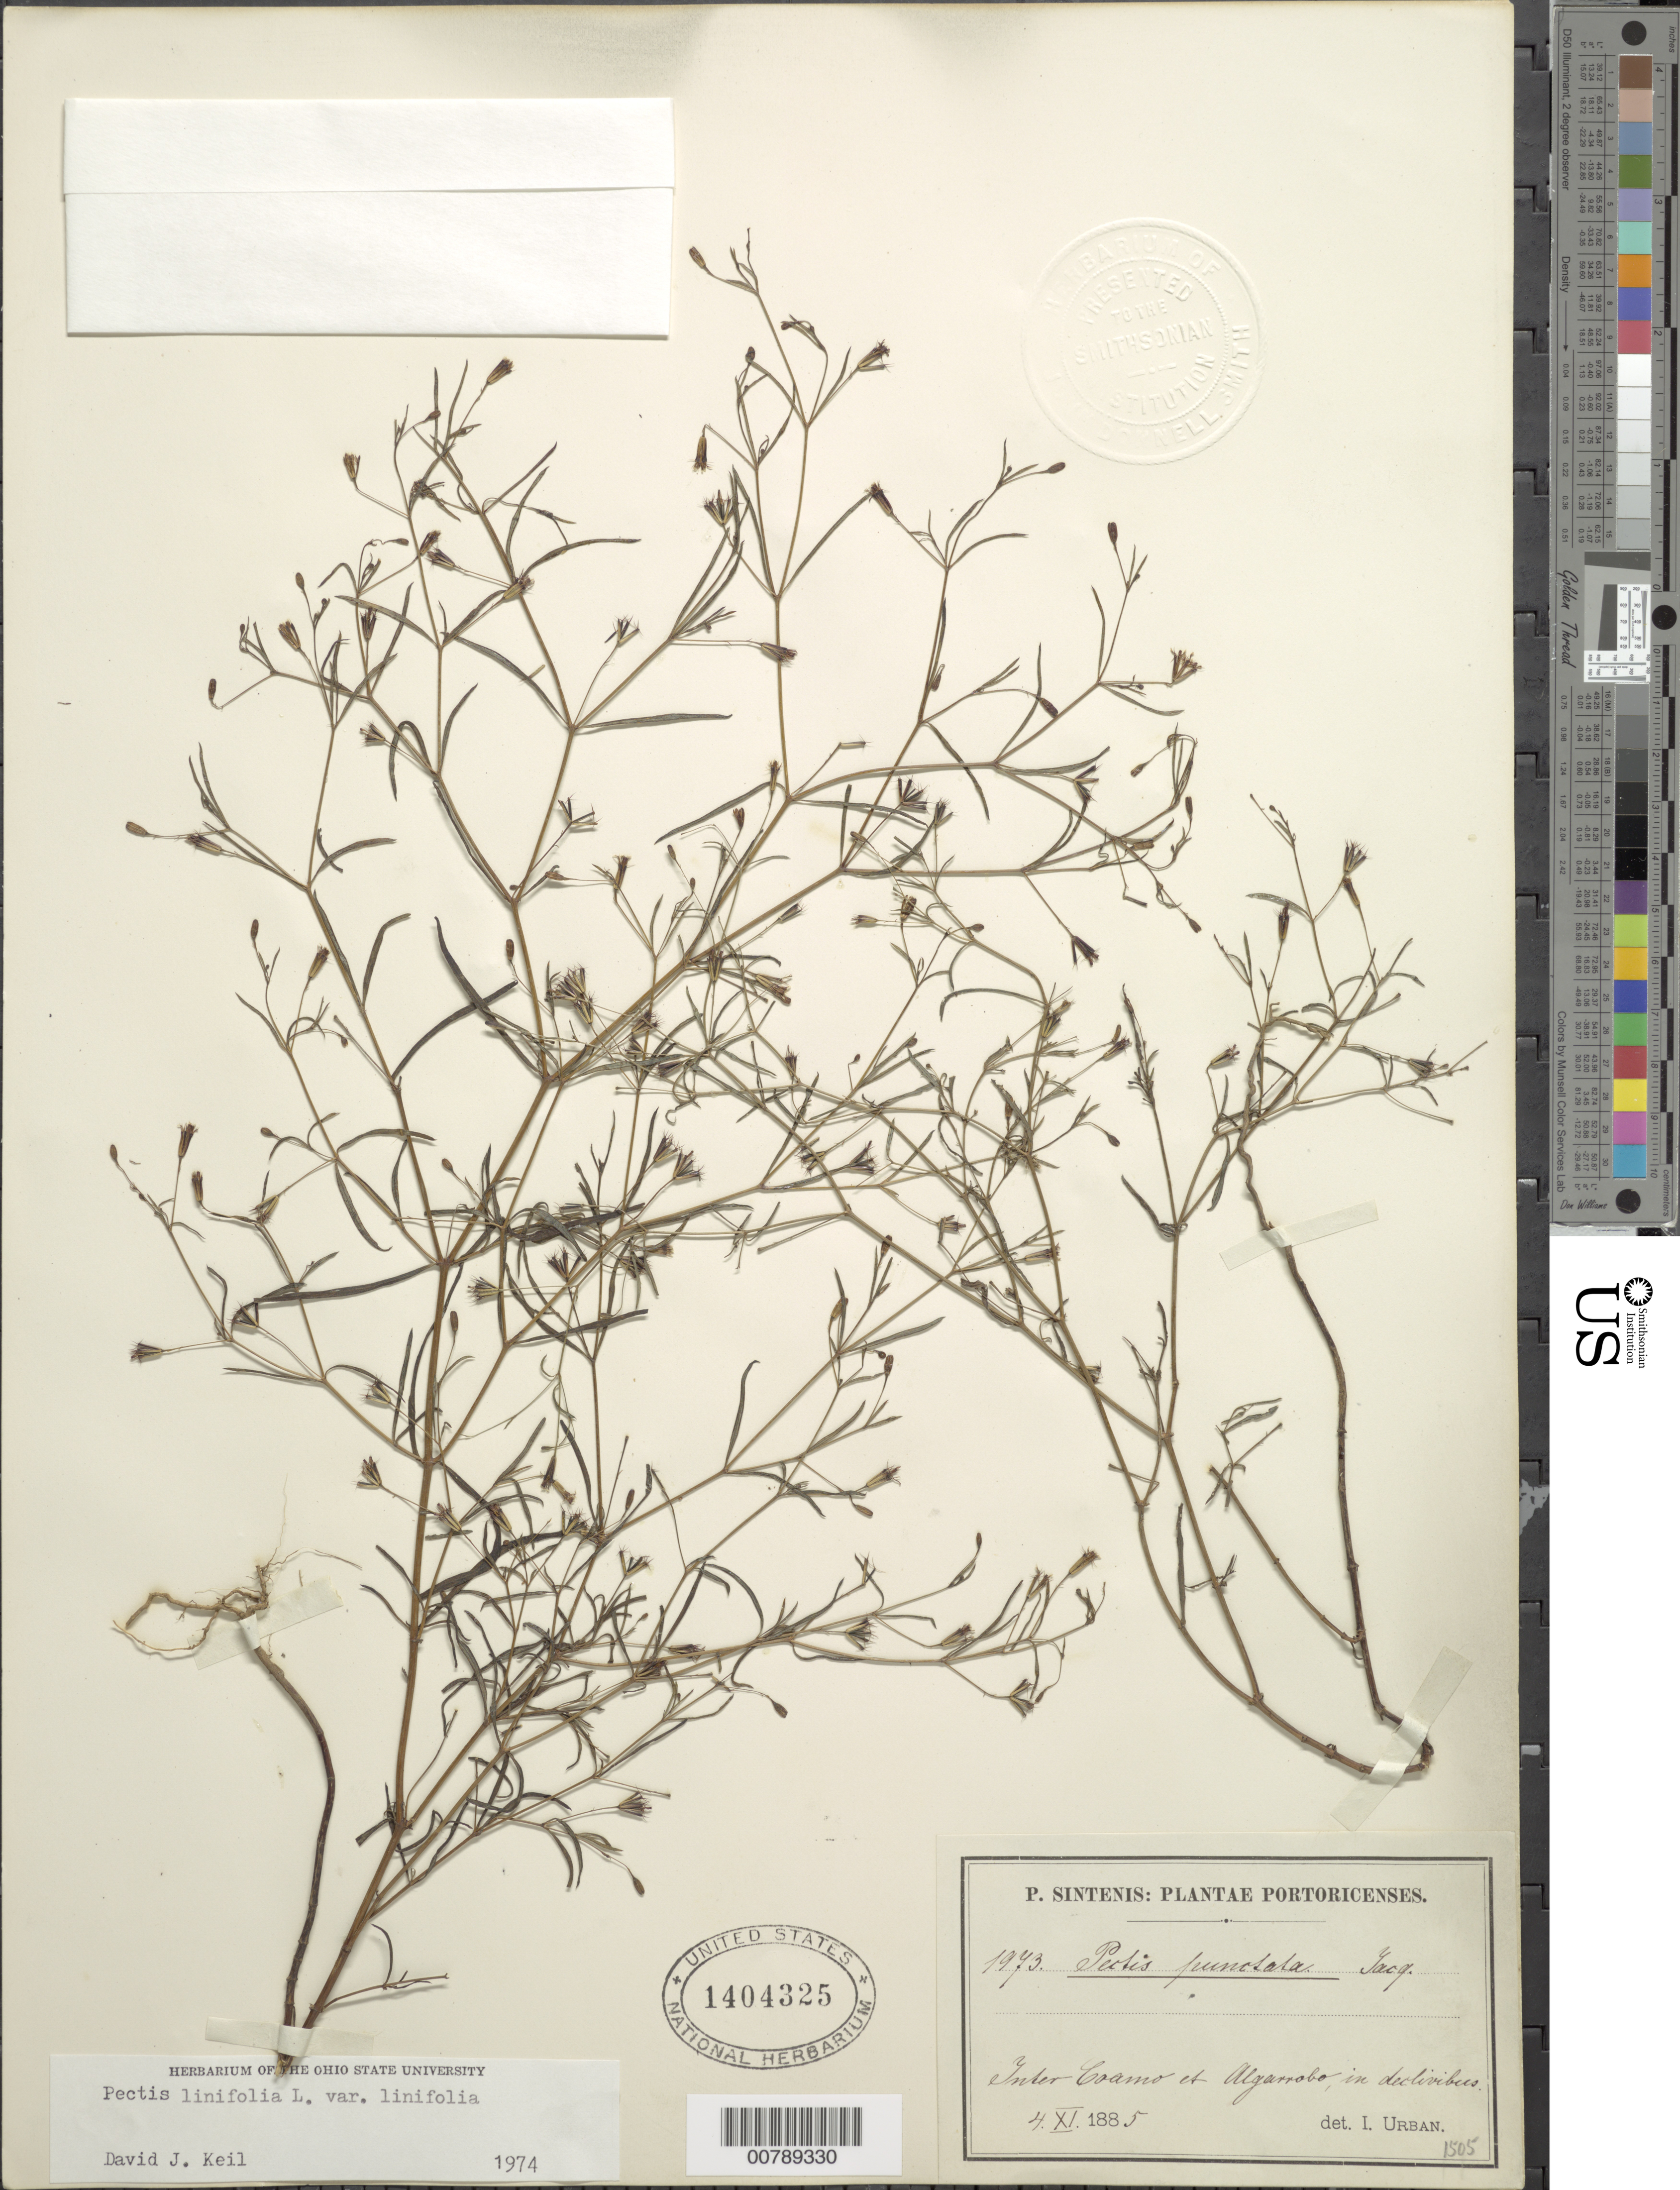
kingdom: Plantae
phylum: Tracheophyta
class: Magnoliopsida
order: Asterales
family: Asteraceae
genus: Pectis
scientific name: Pectis linifolia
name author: L.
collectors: P. Sintenis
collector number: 1973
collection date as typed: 04 Nov 1885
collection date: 1885-11-04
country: Puerto Rico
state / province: Coamo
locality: Inter Coamo et Agarrobo, in declivibus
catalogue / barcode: US 1404325